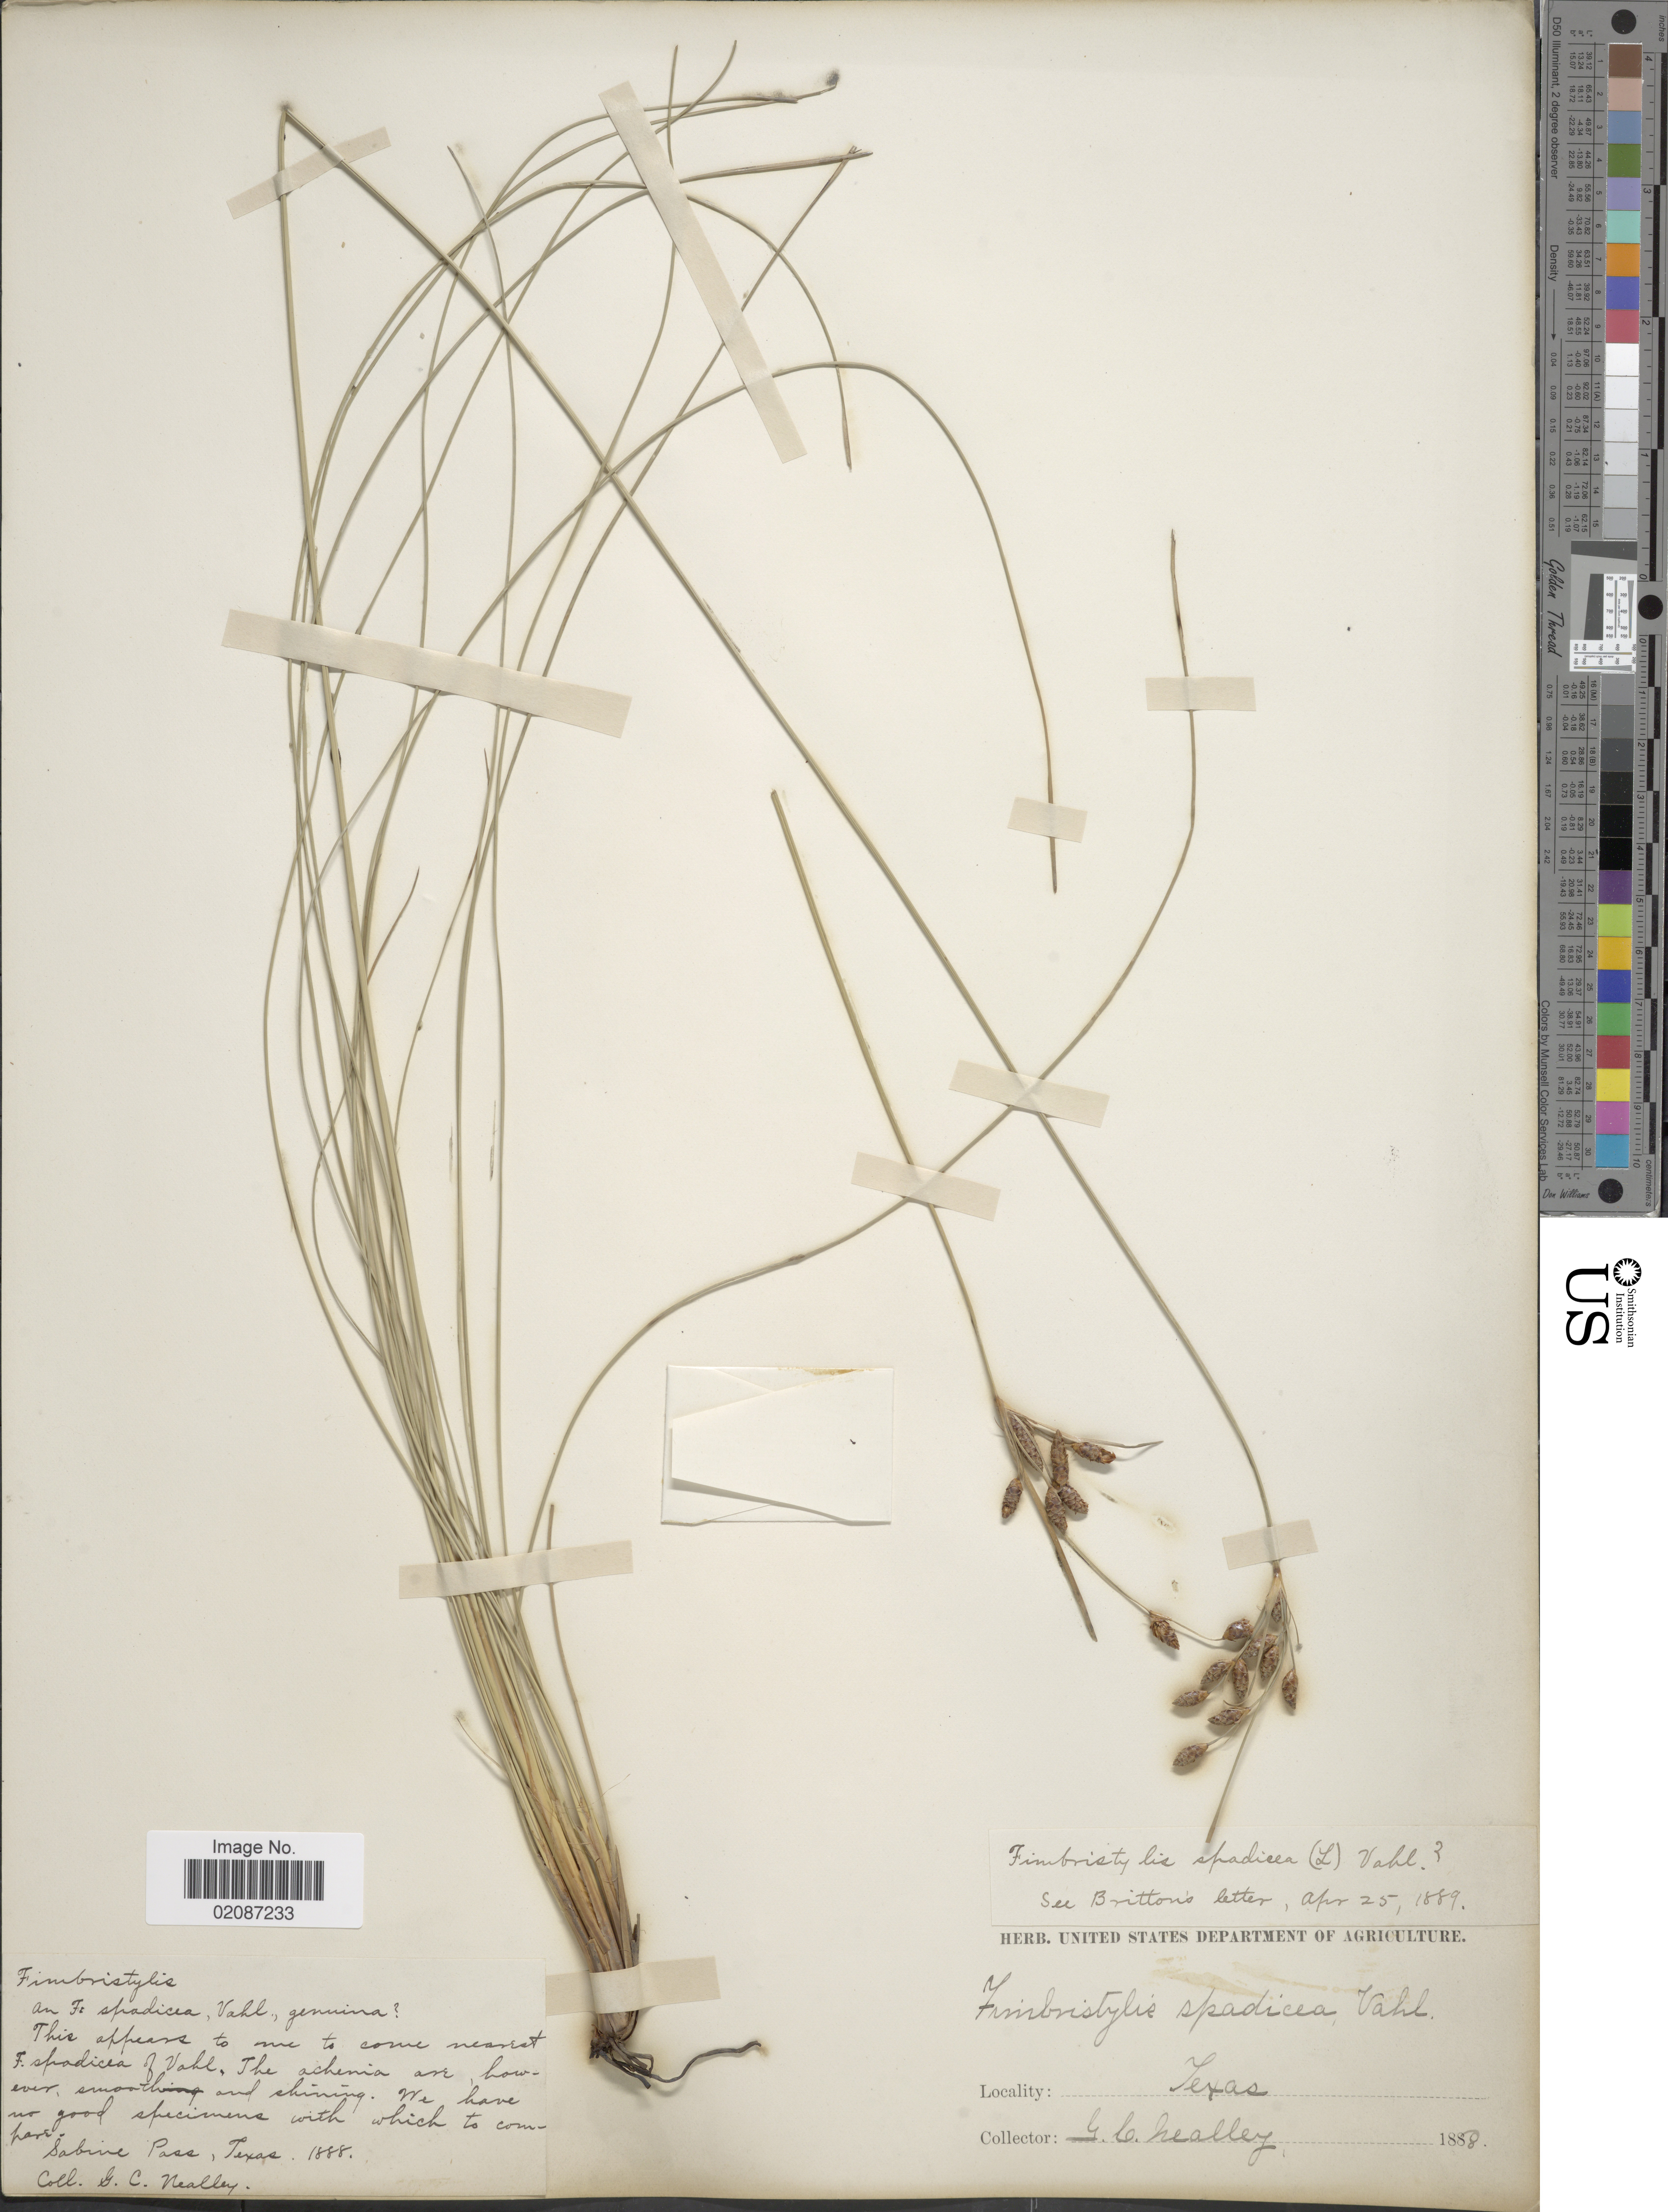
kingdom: Plantae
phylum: Tracheophyta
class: Liliopsida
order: Poales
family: Cyperaceae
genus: Fimbristylis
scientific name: Fimbristylis castanea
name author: (Michx.) Vahl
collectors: G. C. Nealley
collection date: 1888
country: United States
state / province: Texas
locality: Sabine Pass